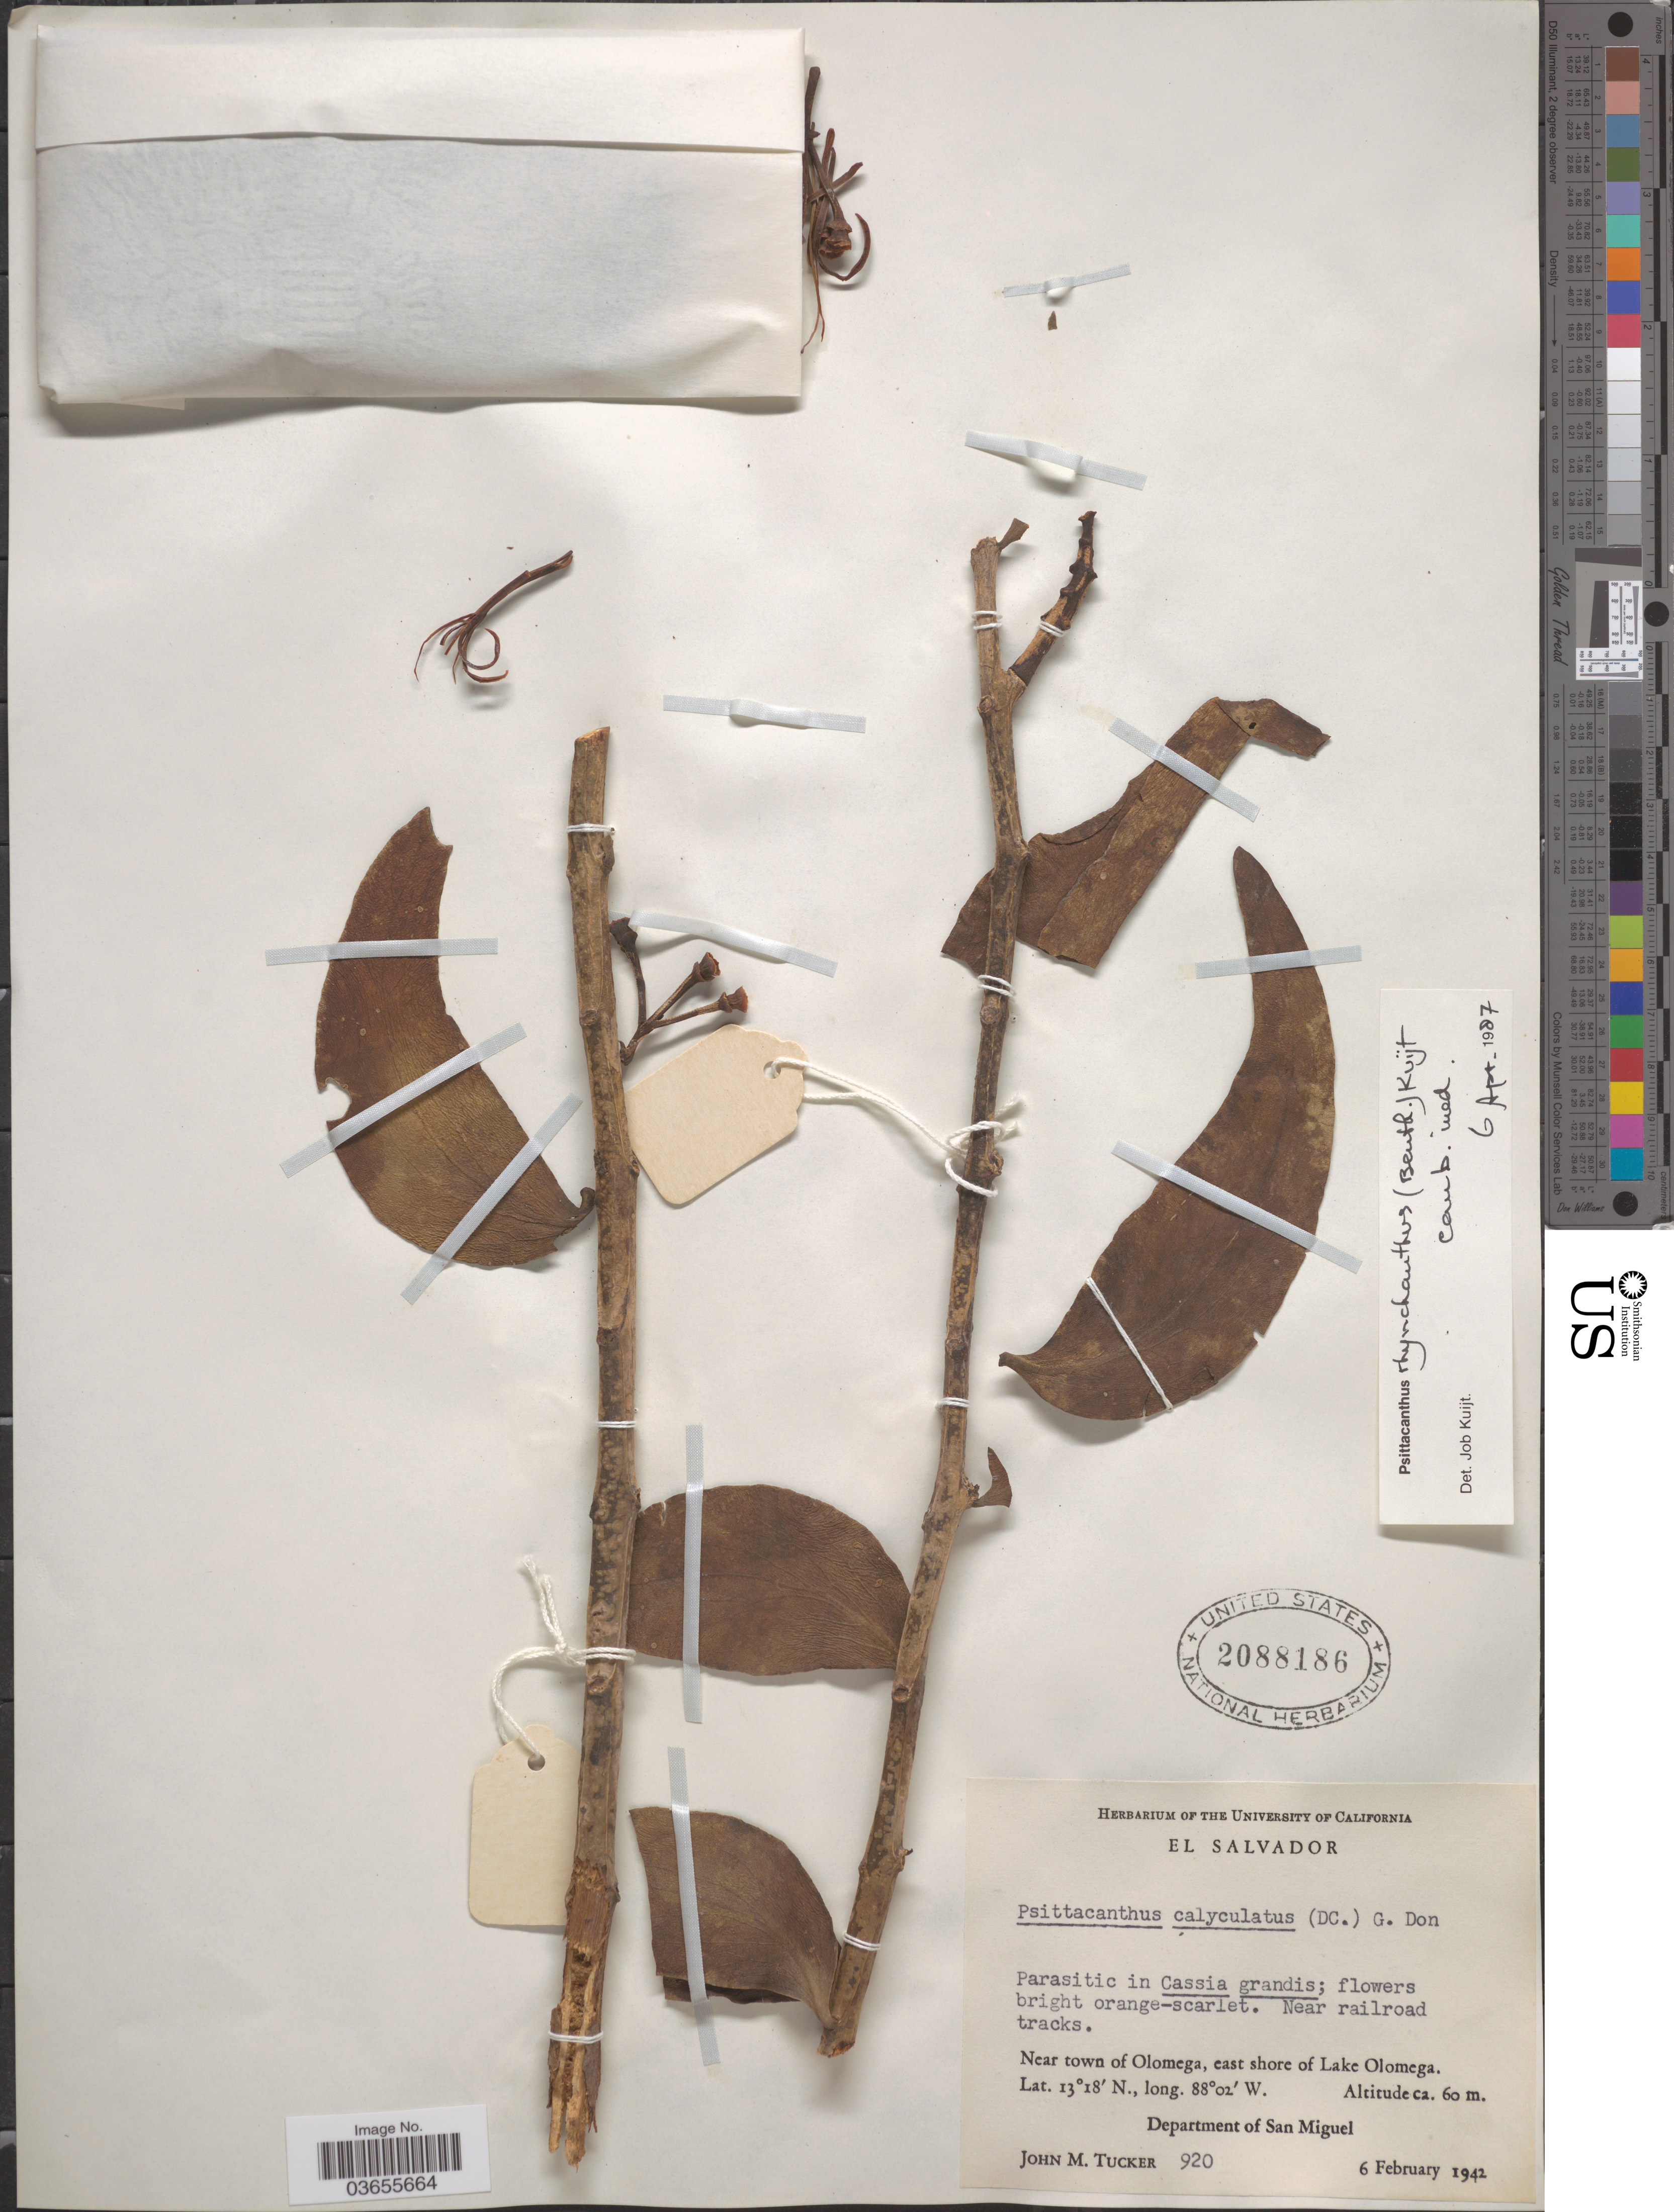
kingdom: Plantae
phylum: Tracheophyta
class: Magnoliopsida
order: Santalales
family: Loranthaceae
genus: Psittacanthus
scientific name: Psittacanthus rhynchanthus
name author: (Benth.) Kuijt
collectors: J. M. Tucker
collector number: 920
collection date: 1942-02-06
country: El Salvador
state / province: San Miguel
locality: Near railroad tracks. Near town of Olomega, east shore of Lake Olomega. Department of San Miguel.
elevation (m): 60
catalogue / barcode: US 2088186